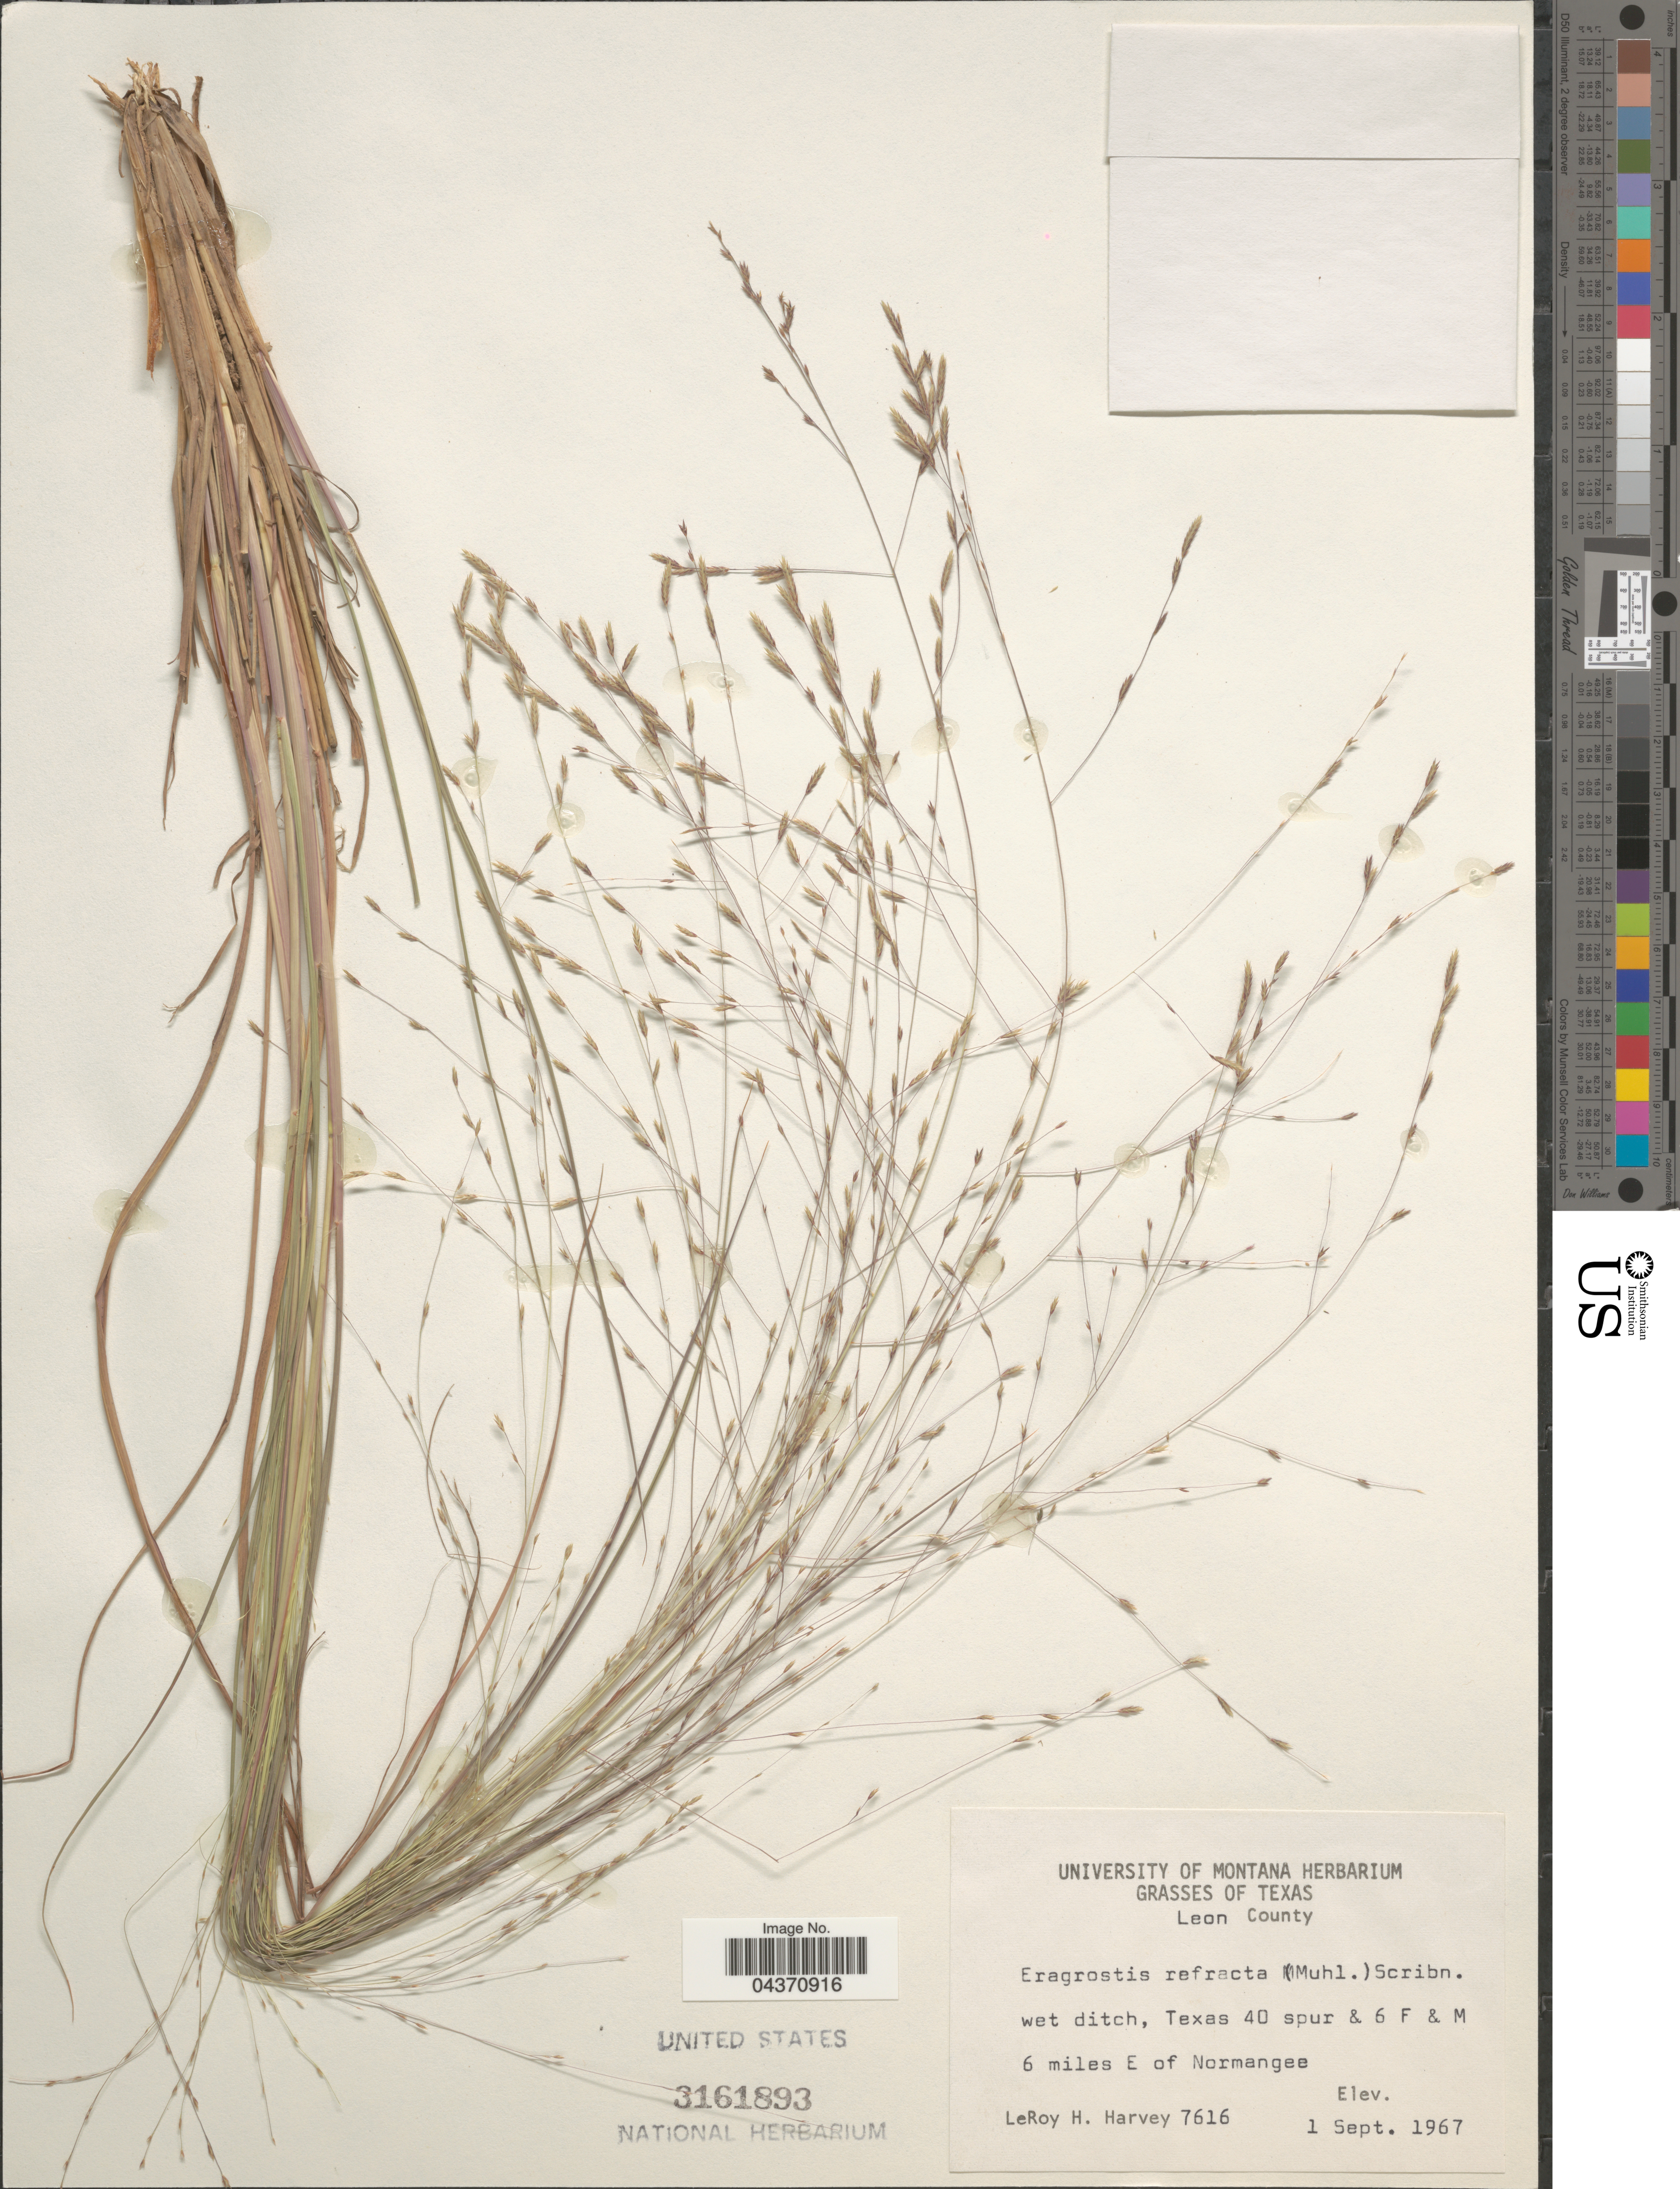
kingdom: Plantae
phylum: Tracheophyta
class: Liliopsida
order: Poales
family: Poaceae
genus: Eragrostis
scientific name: Eragrostis refracta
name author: (Muhl.) Scribn.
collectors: L. H. Harvey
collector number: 7616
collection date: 1967-09-01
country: United States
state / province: Texas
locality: Leon County. Texas 40 spur & 6 F & M. 6 miles E of Normangee.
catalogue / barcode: US 3161893